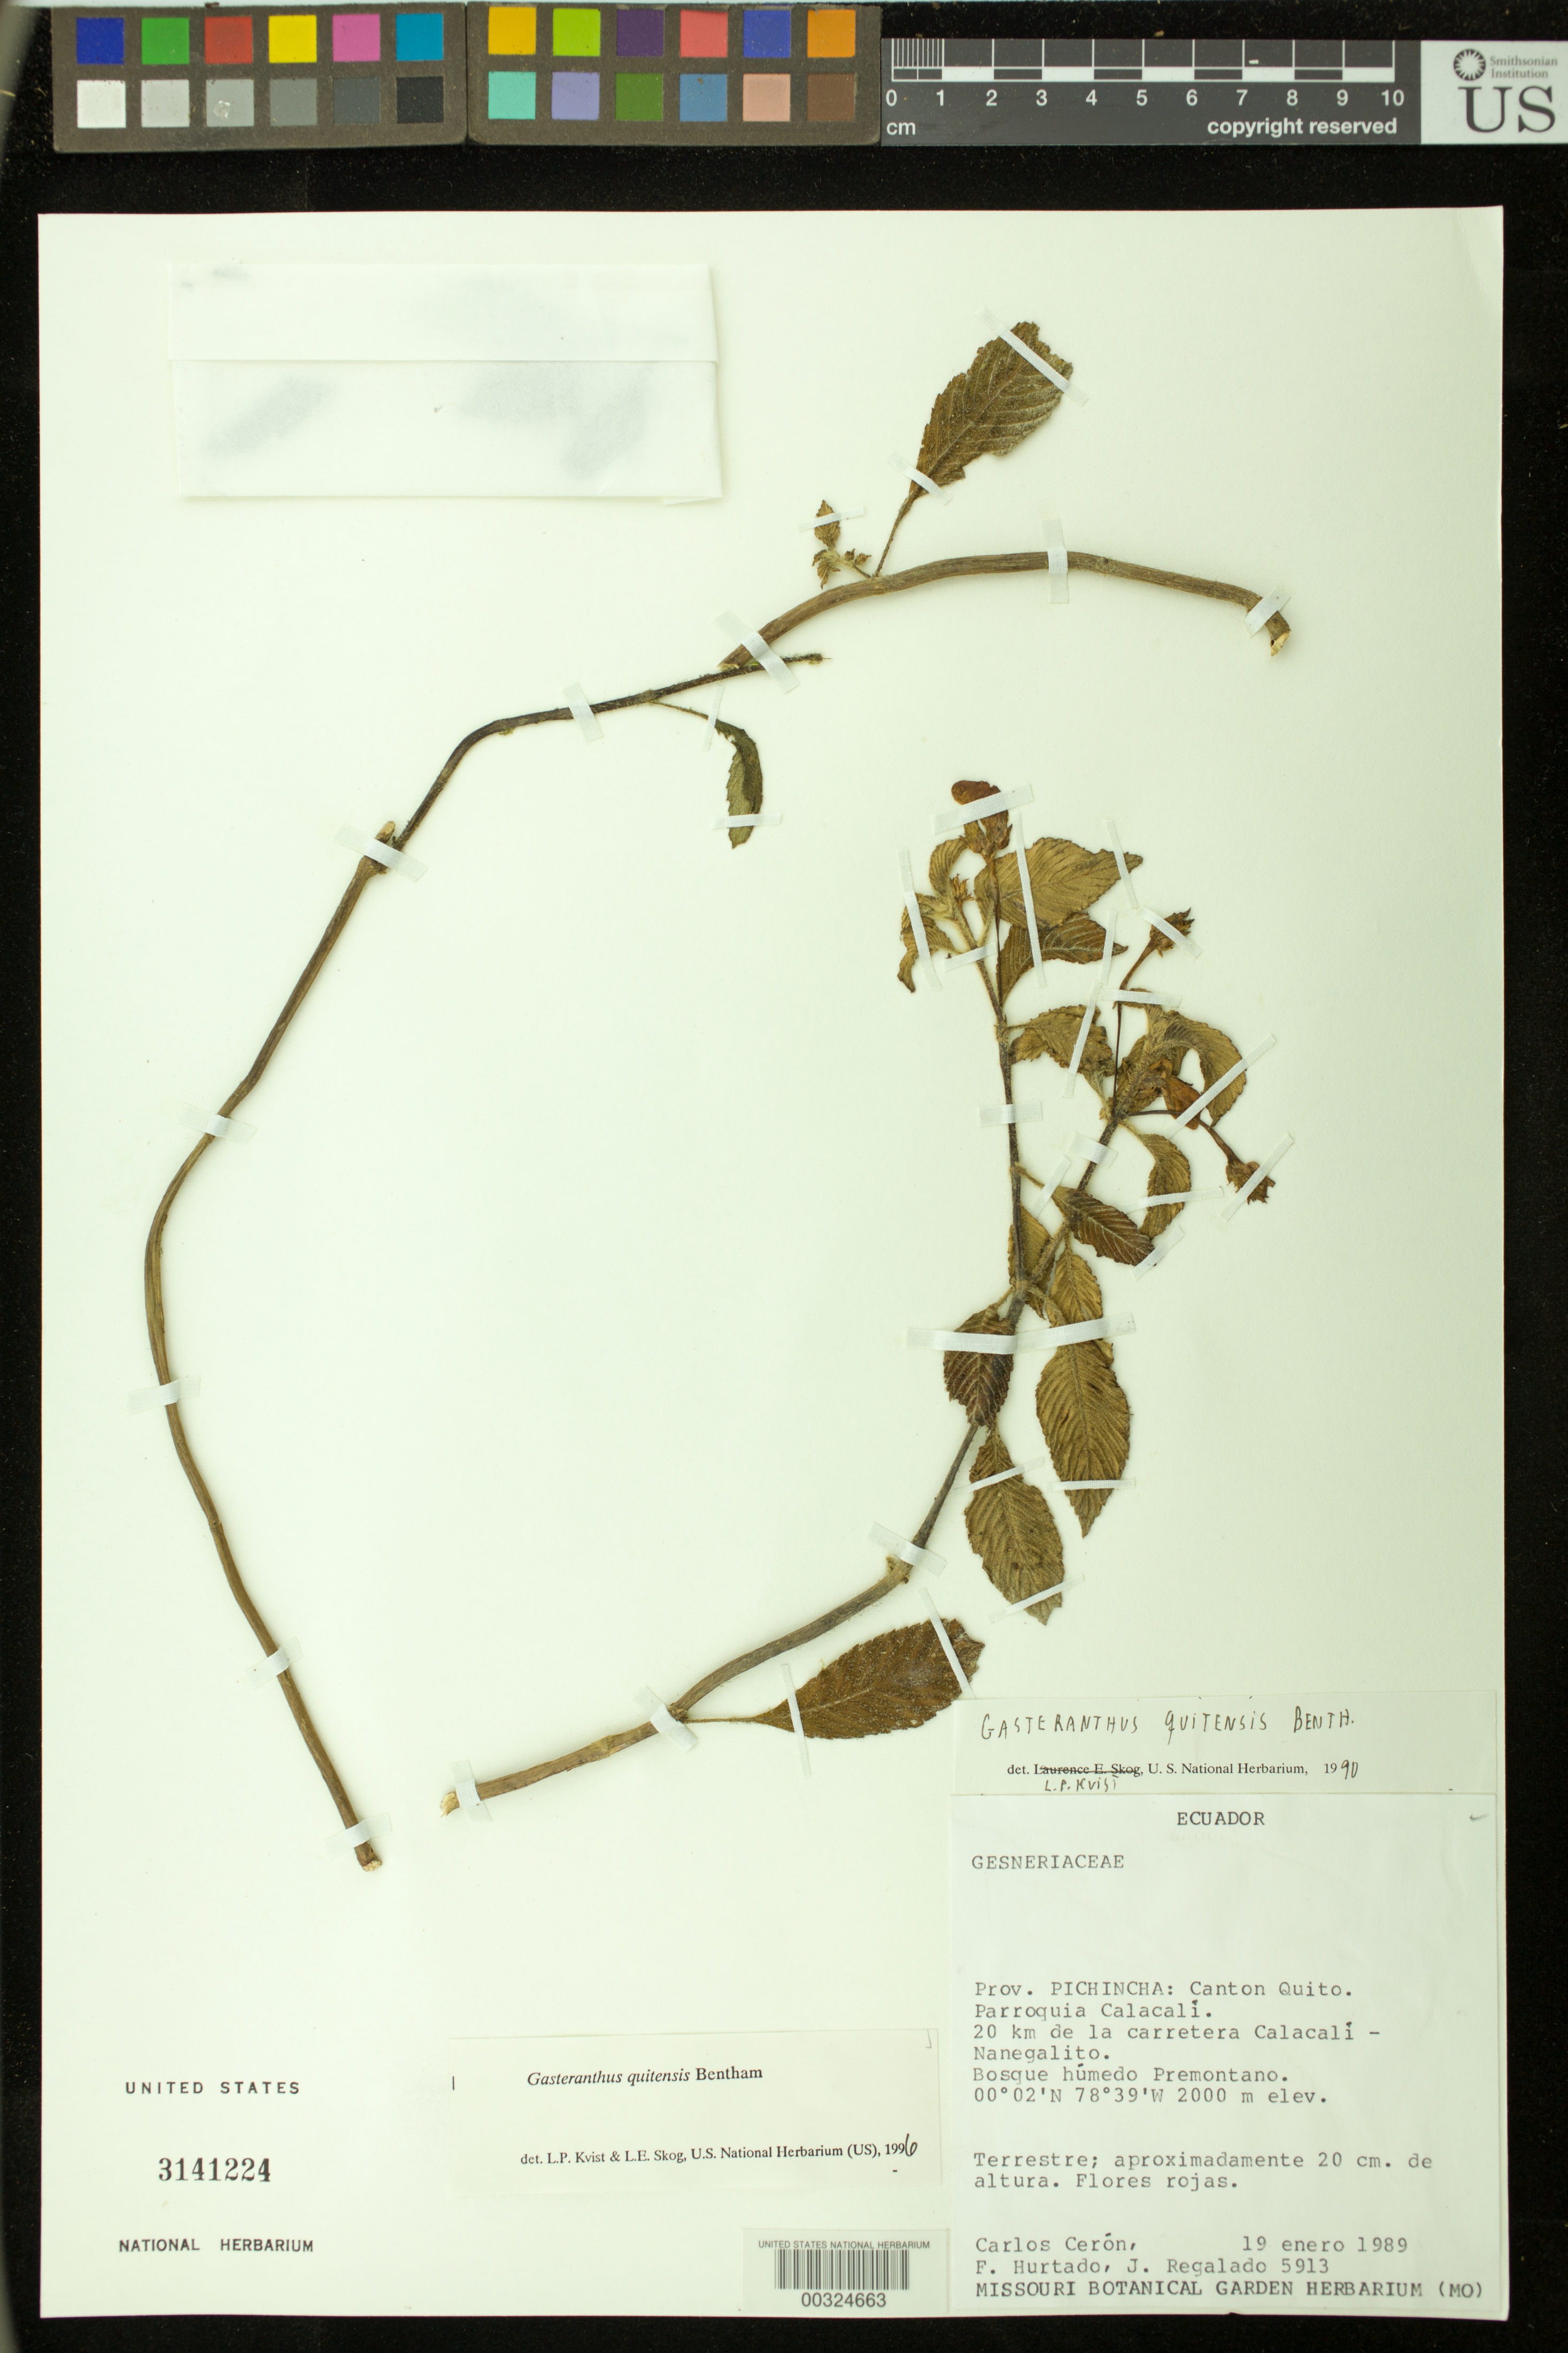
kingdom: Plantae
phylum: Tracheophyta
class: Magnoliopsida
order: Lamiales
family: Gesneriaceae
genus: Gasteranthus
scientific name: Gasteranthus quitensis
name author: Benth.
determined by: Skog, Laurence E.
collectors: C. E. Cerón M., F. Hurtado & J. C. Regalado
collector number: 5913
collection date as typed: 19 Jan 1989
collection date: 1989-01-19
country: Ecuador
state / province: Pichincha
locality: Canton Quito, Parroquia Calacalí, 20 km de la carretera Calacalí - Nanegalito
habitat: Bosque húmedo premontano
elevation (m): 2000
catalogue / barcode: US 3141224